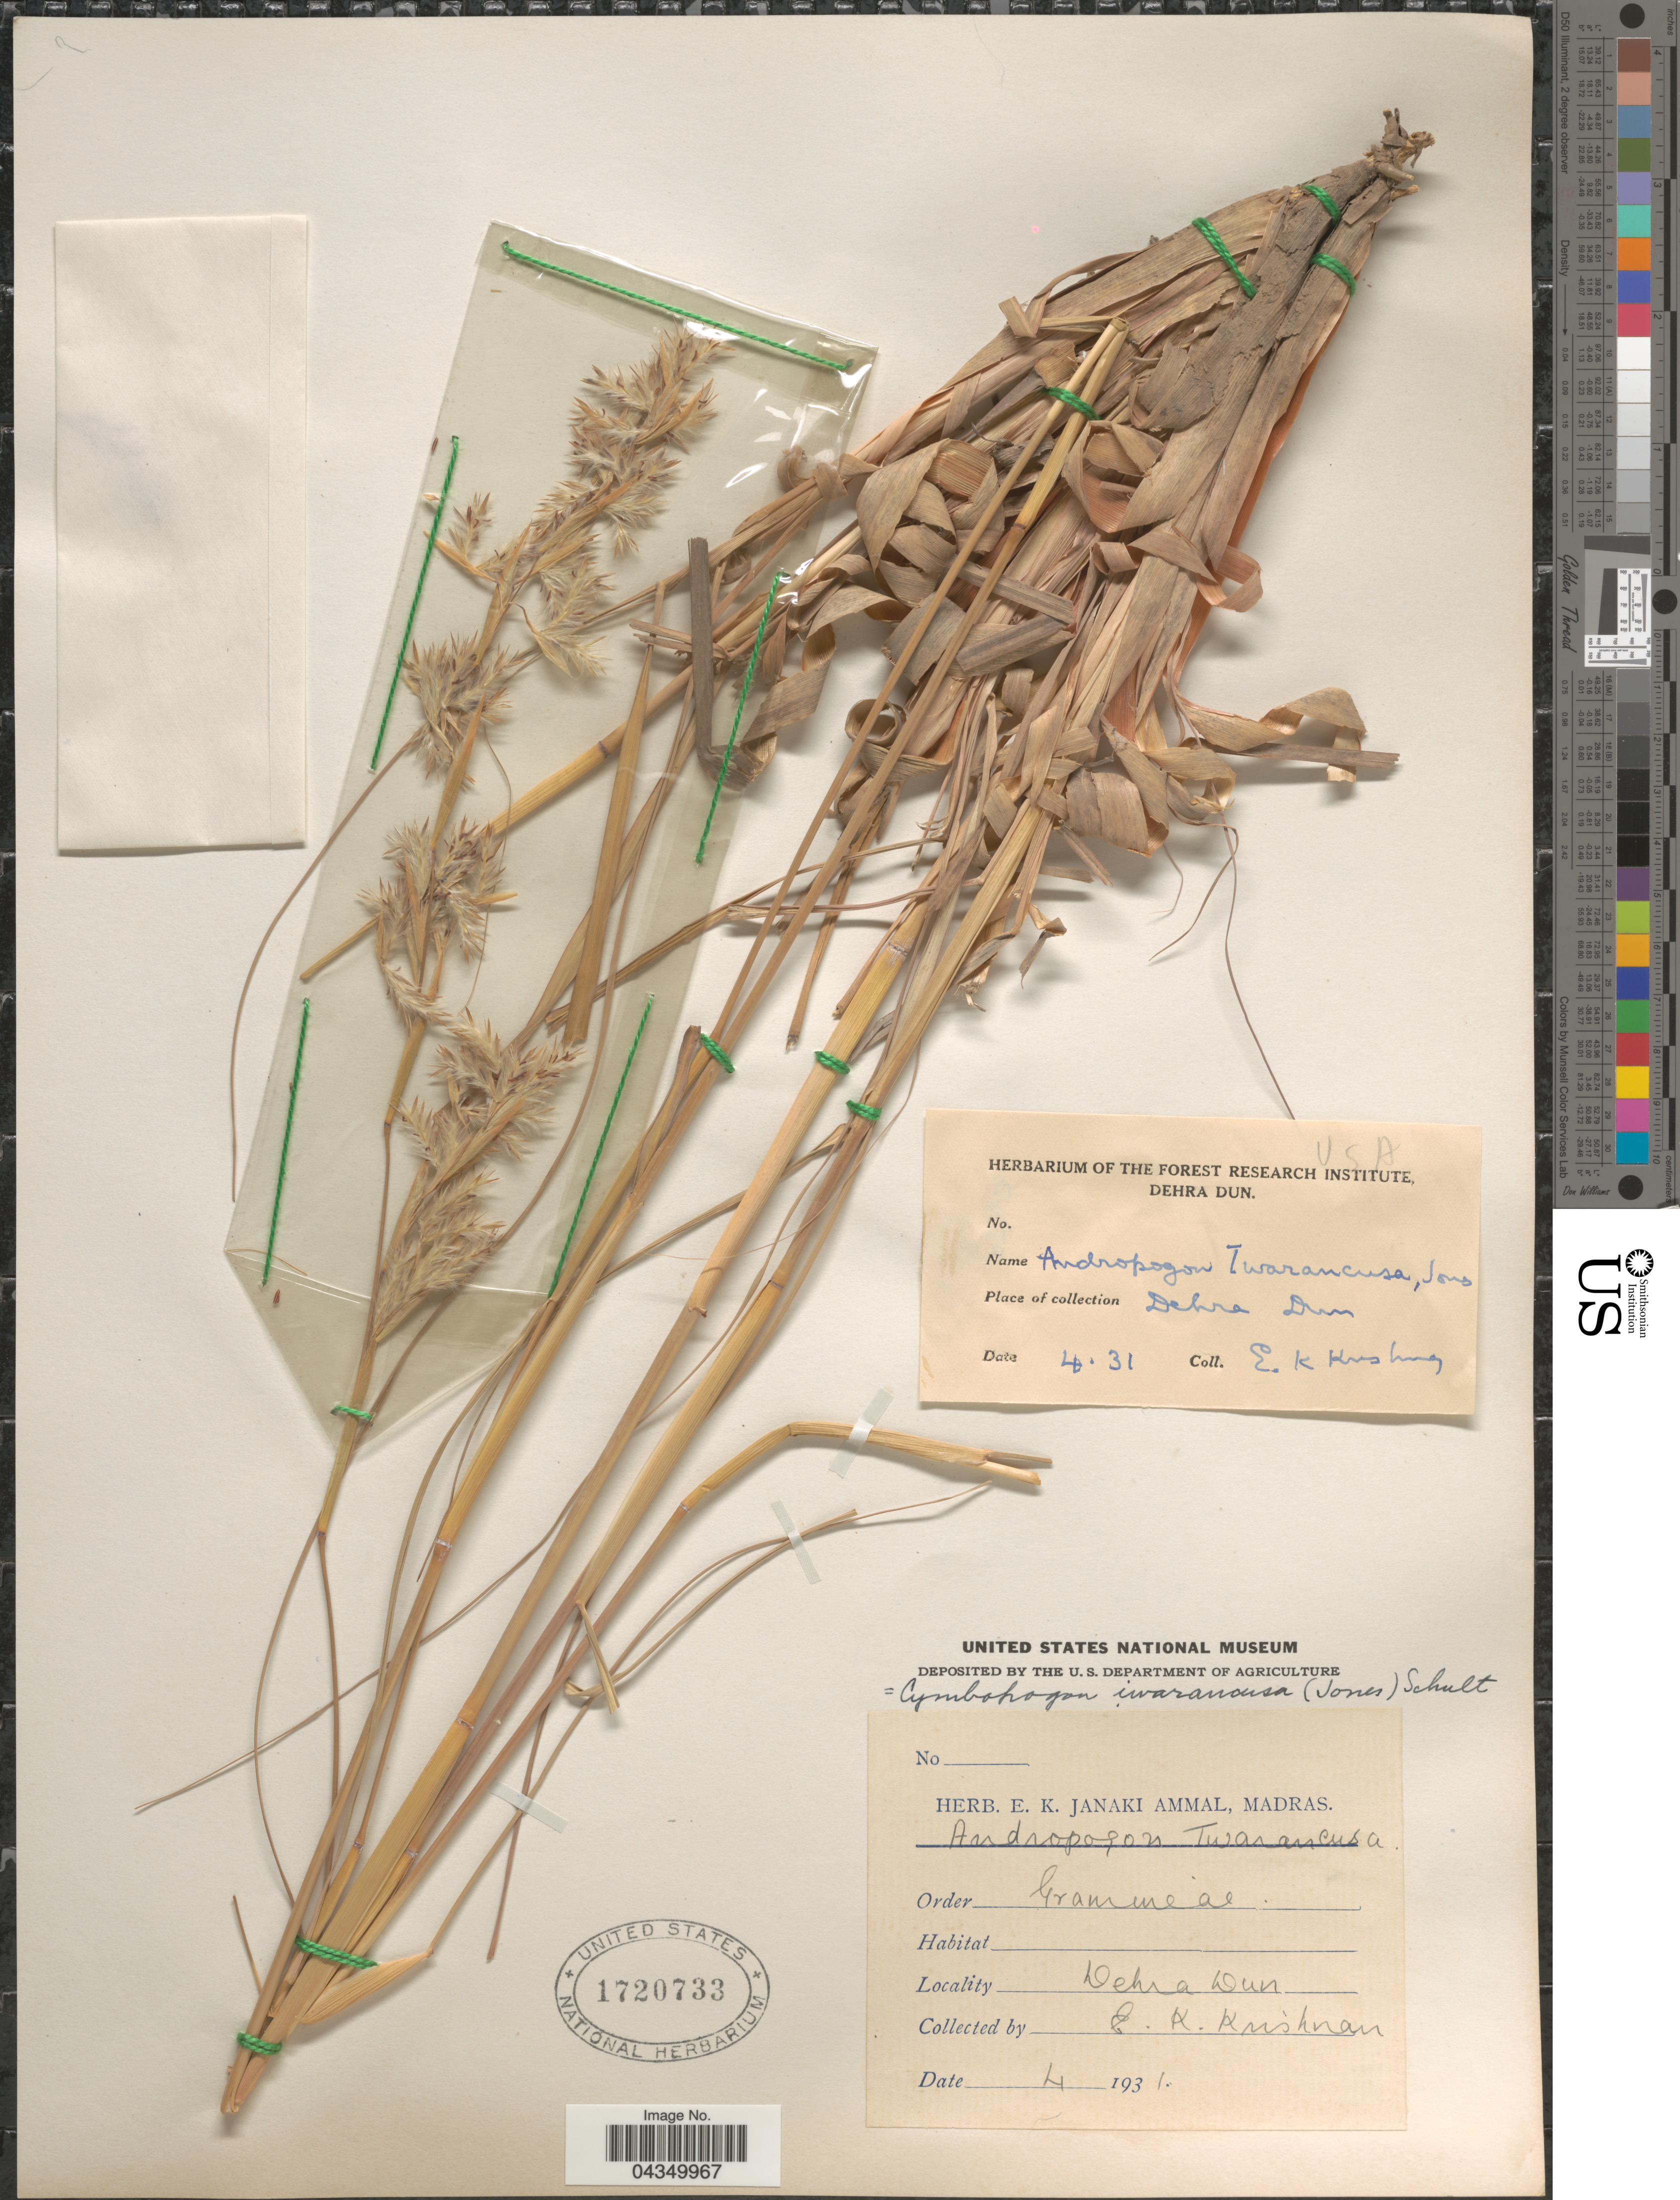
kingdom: Plantae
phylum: Tracheophyta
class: Liliopsida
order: Poales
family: Poaceae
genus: Cymbopogon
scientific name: Cymbopogon iwarancusa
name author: (Jones) Schult.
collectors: E. Krishnan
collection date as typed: Transcribed d/m/y: /4/31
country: India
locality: Dehra Dun.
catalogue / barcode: US 1720733